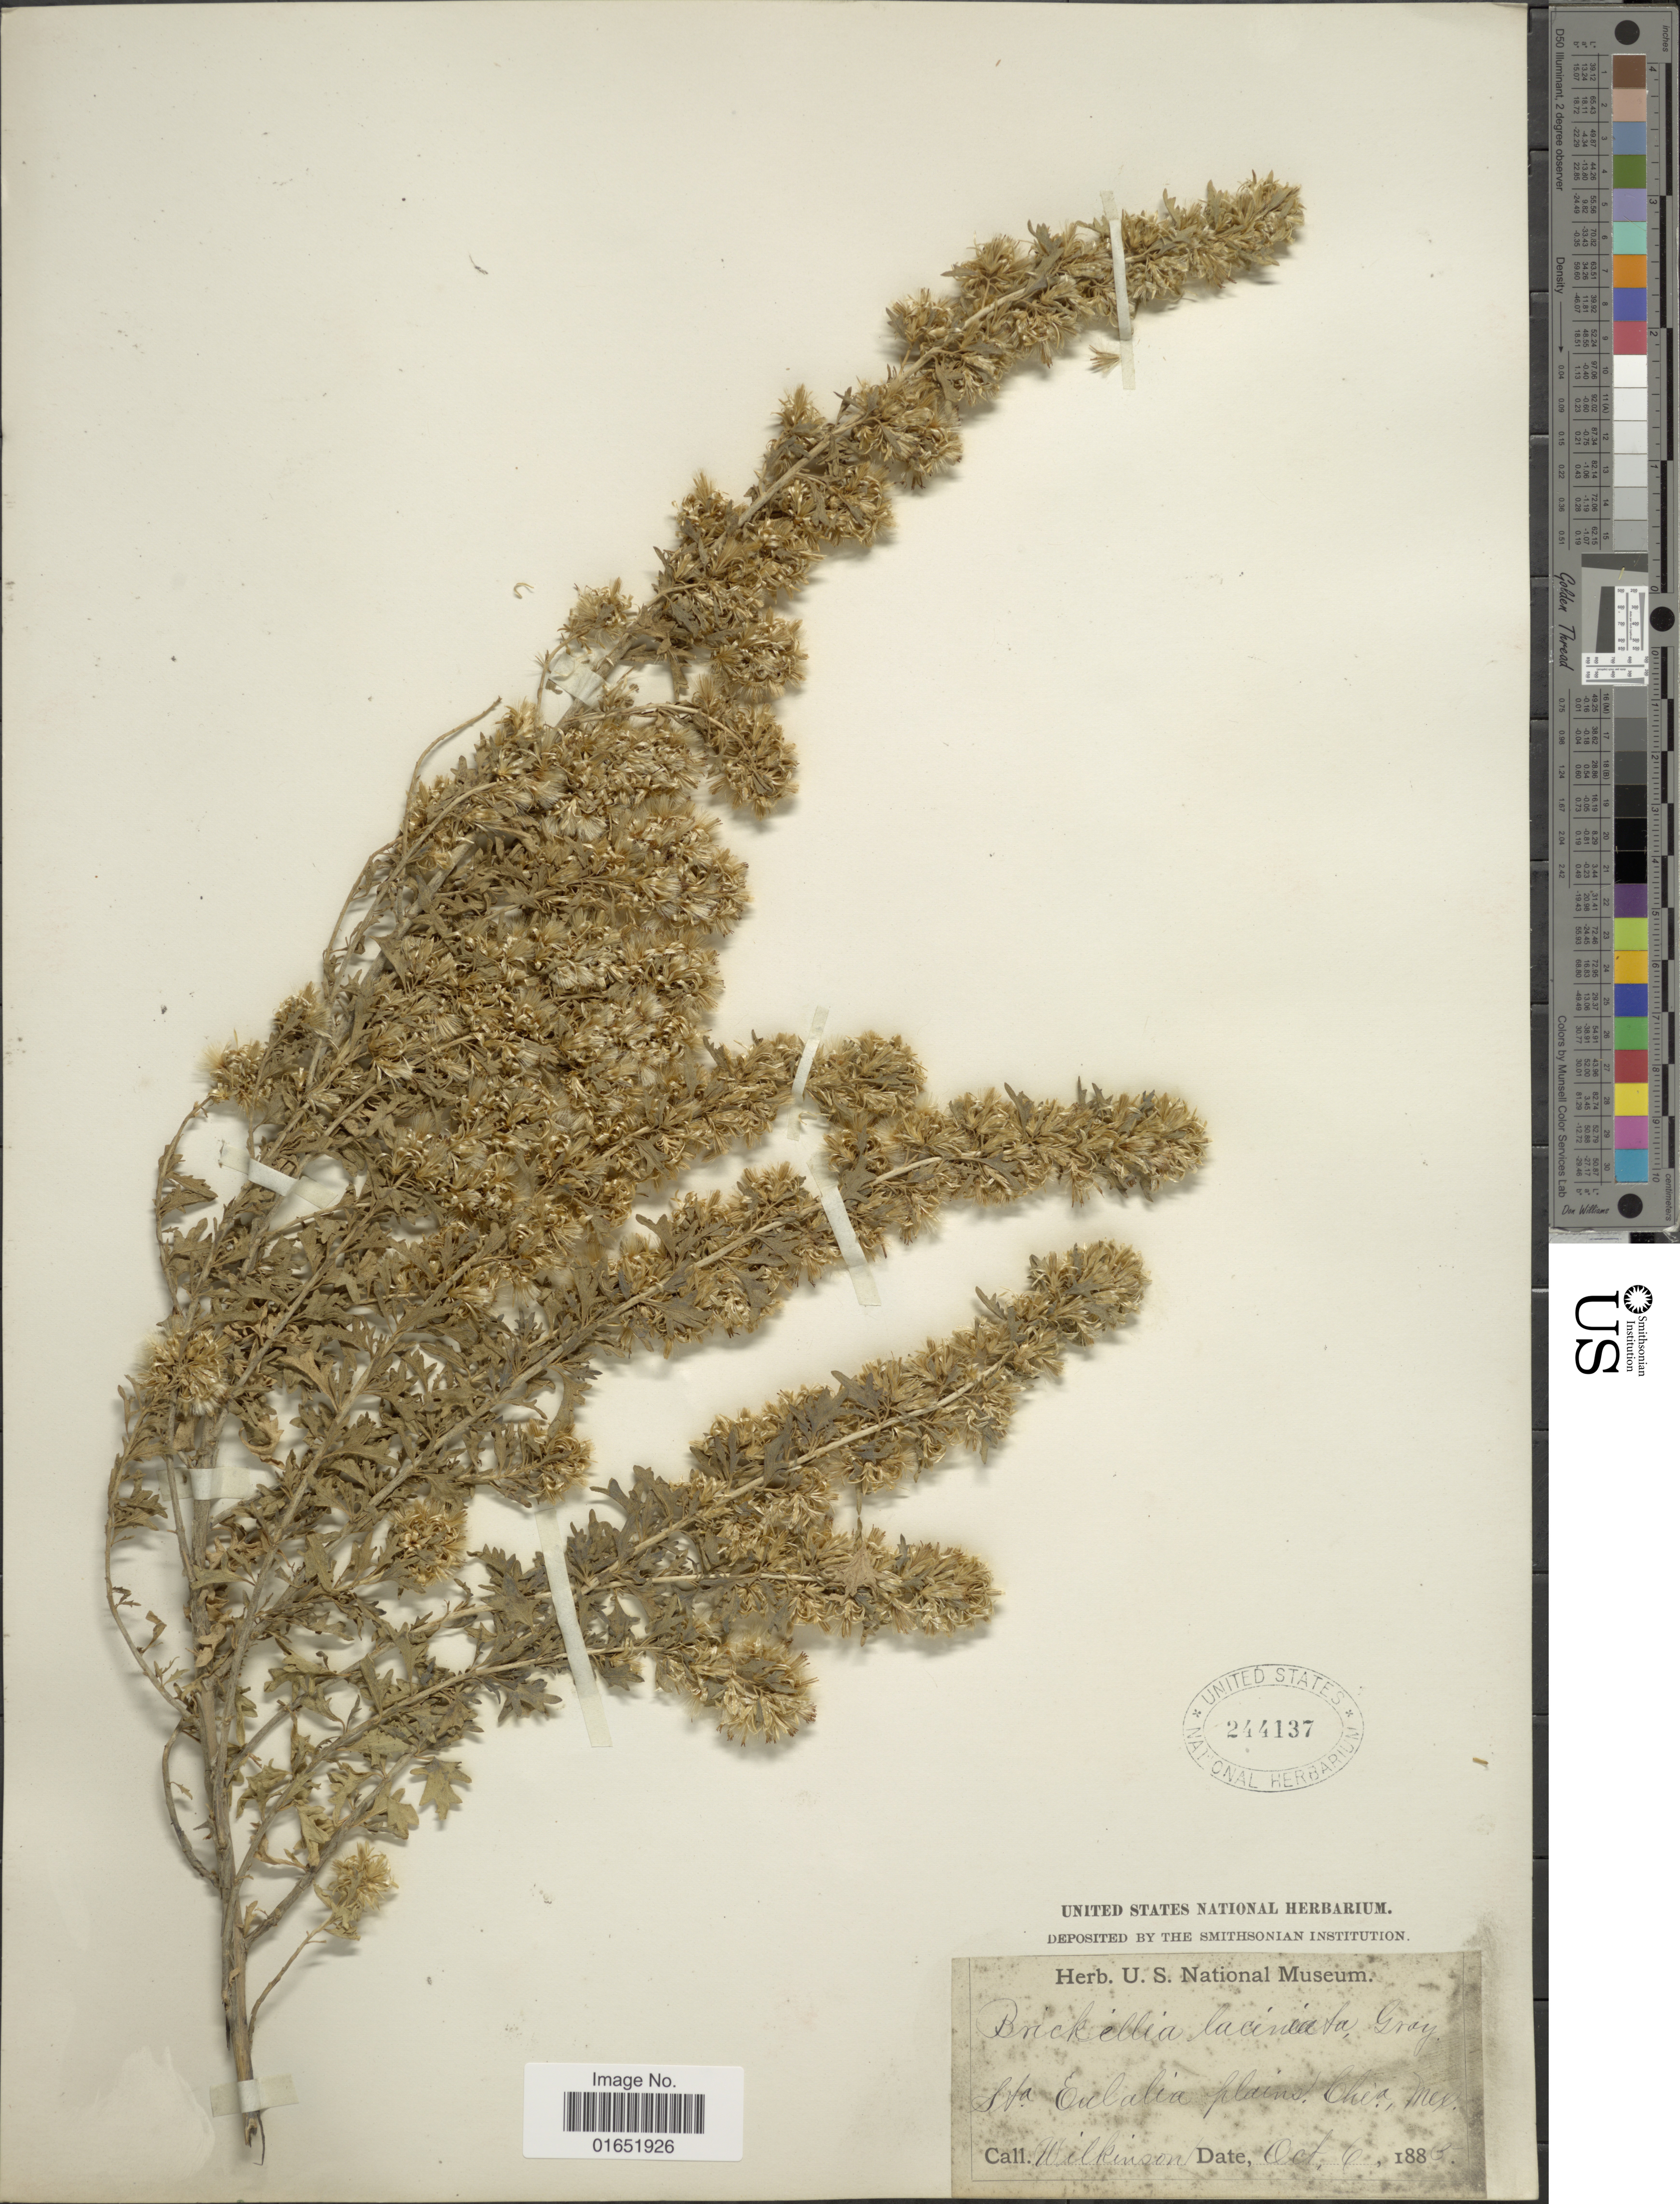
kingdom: Plantae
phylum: Tracheophyta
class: Magnoliopsida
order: Asterales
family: Asteraceae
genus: Brickellia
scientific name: Brickellia laciniata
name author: A. Gray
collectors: Wilkinson, --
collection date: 1883-10-06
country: Mexico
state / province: Chihuahua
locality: Sta Eulalia plains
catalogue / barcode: US 244137